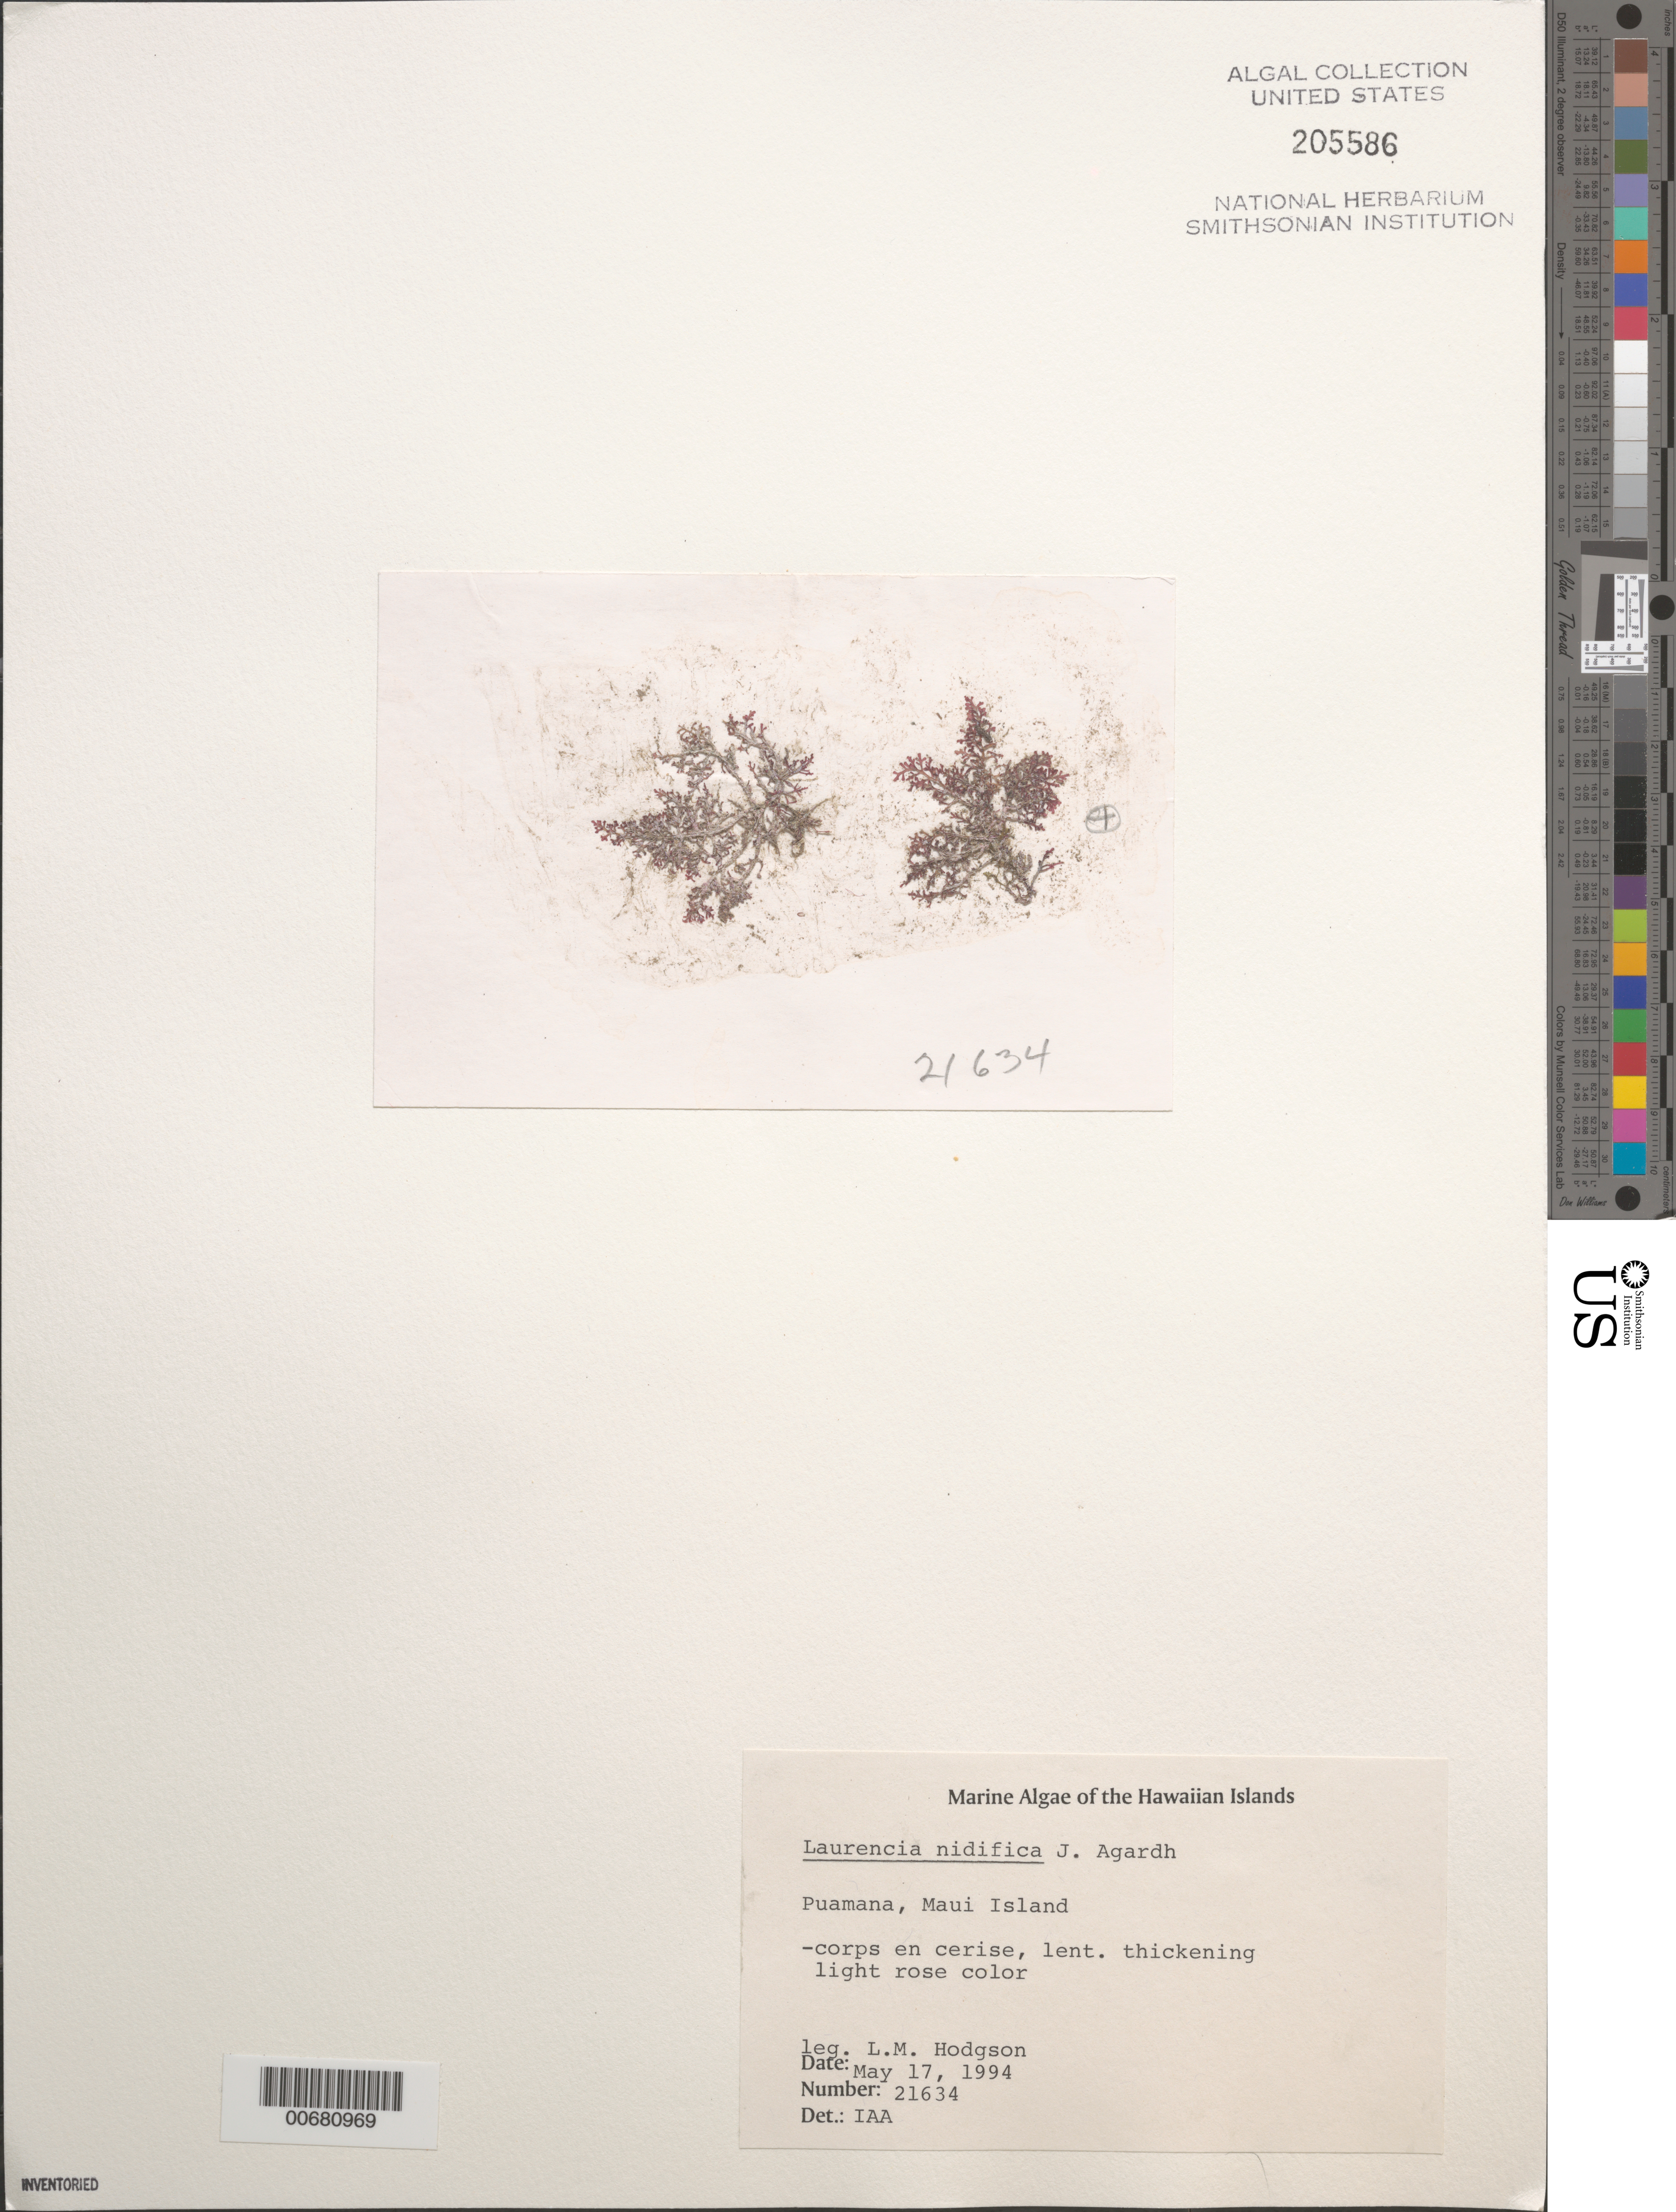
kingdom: Plantae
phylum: Rhodophyta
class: Florideophyceae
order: Ceramiales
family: Rhodomelaceae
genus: Laurencia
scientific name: Laurencia nidifica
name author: J. Agardh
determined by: Abbott, Isabella A.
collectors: L. M. Hodgson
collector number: IAA 21634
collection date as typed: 17 May 1994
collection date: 1994-05-17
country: United States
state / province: Hawaii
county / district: Maui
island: Maui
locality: Puamana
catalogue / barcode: US 205586